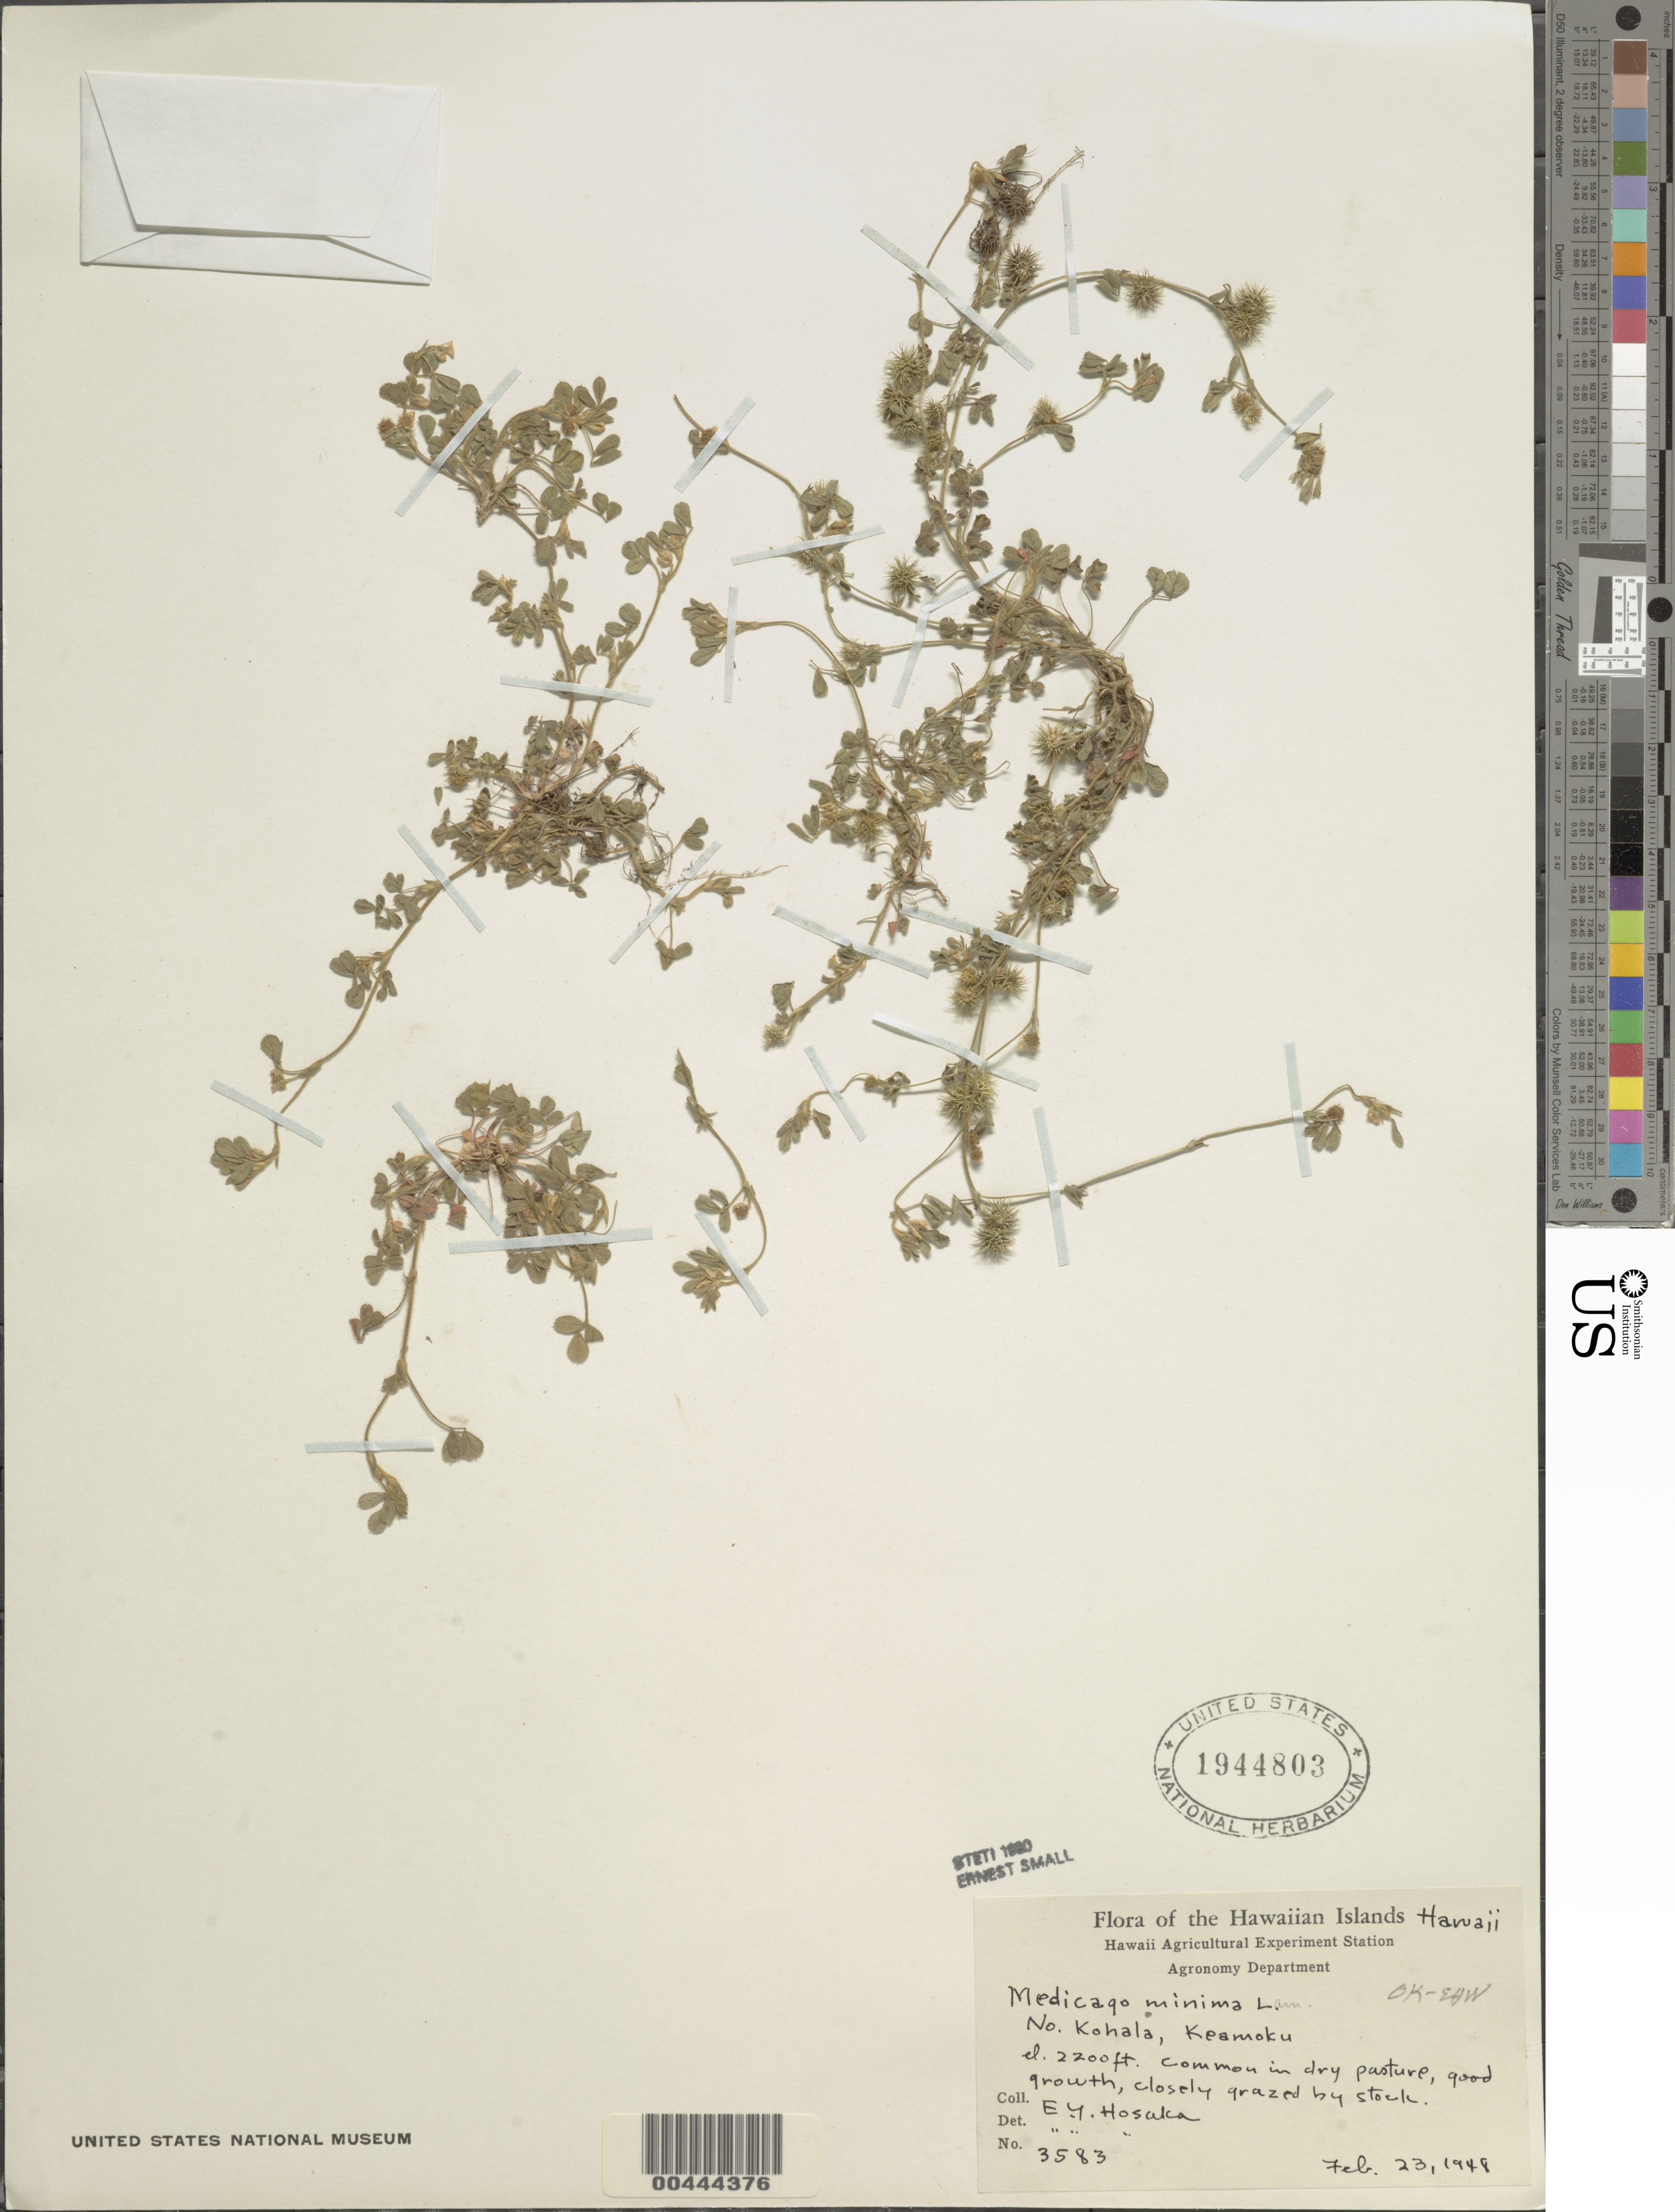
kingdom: Plantae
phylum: Tracheophyta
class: Magnoliopsida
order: Fabales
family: Fabaceae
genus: Medicago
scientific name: Medicago minima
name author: Lam.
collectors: E. Y. Hosaka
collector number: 3583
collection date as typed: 23 Feb 1948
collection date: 1948-02-23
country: United States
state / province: Hawaii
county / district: Hawaii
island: Hawaii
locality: No. Kohala, Keamoku.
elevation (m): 671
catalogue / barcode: US 1944803